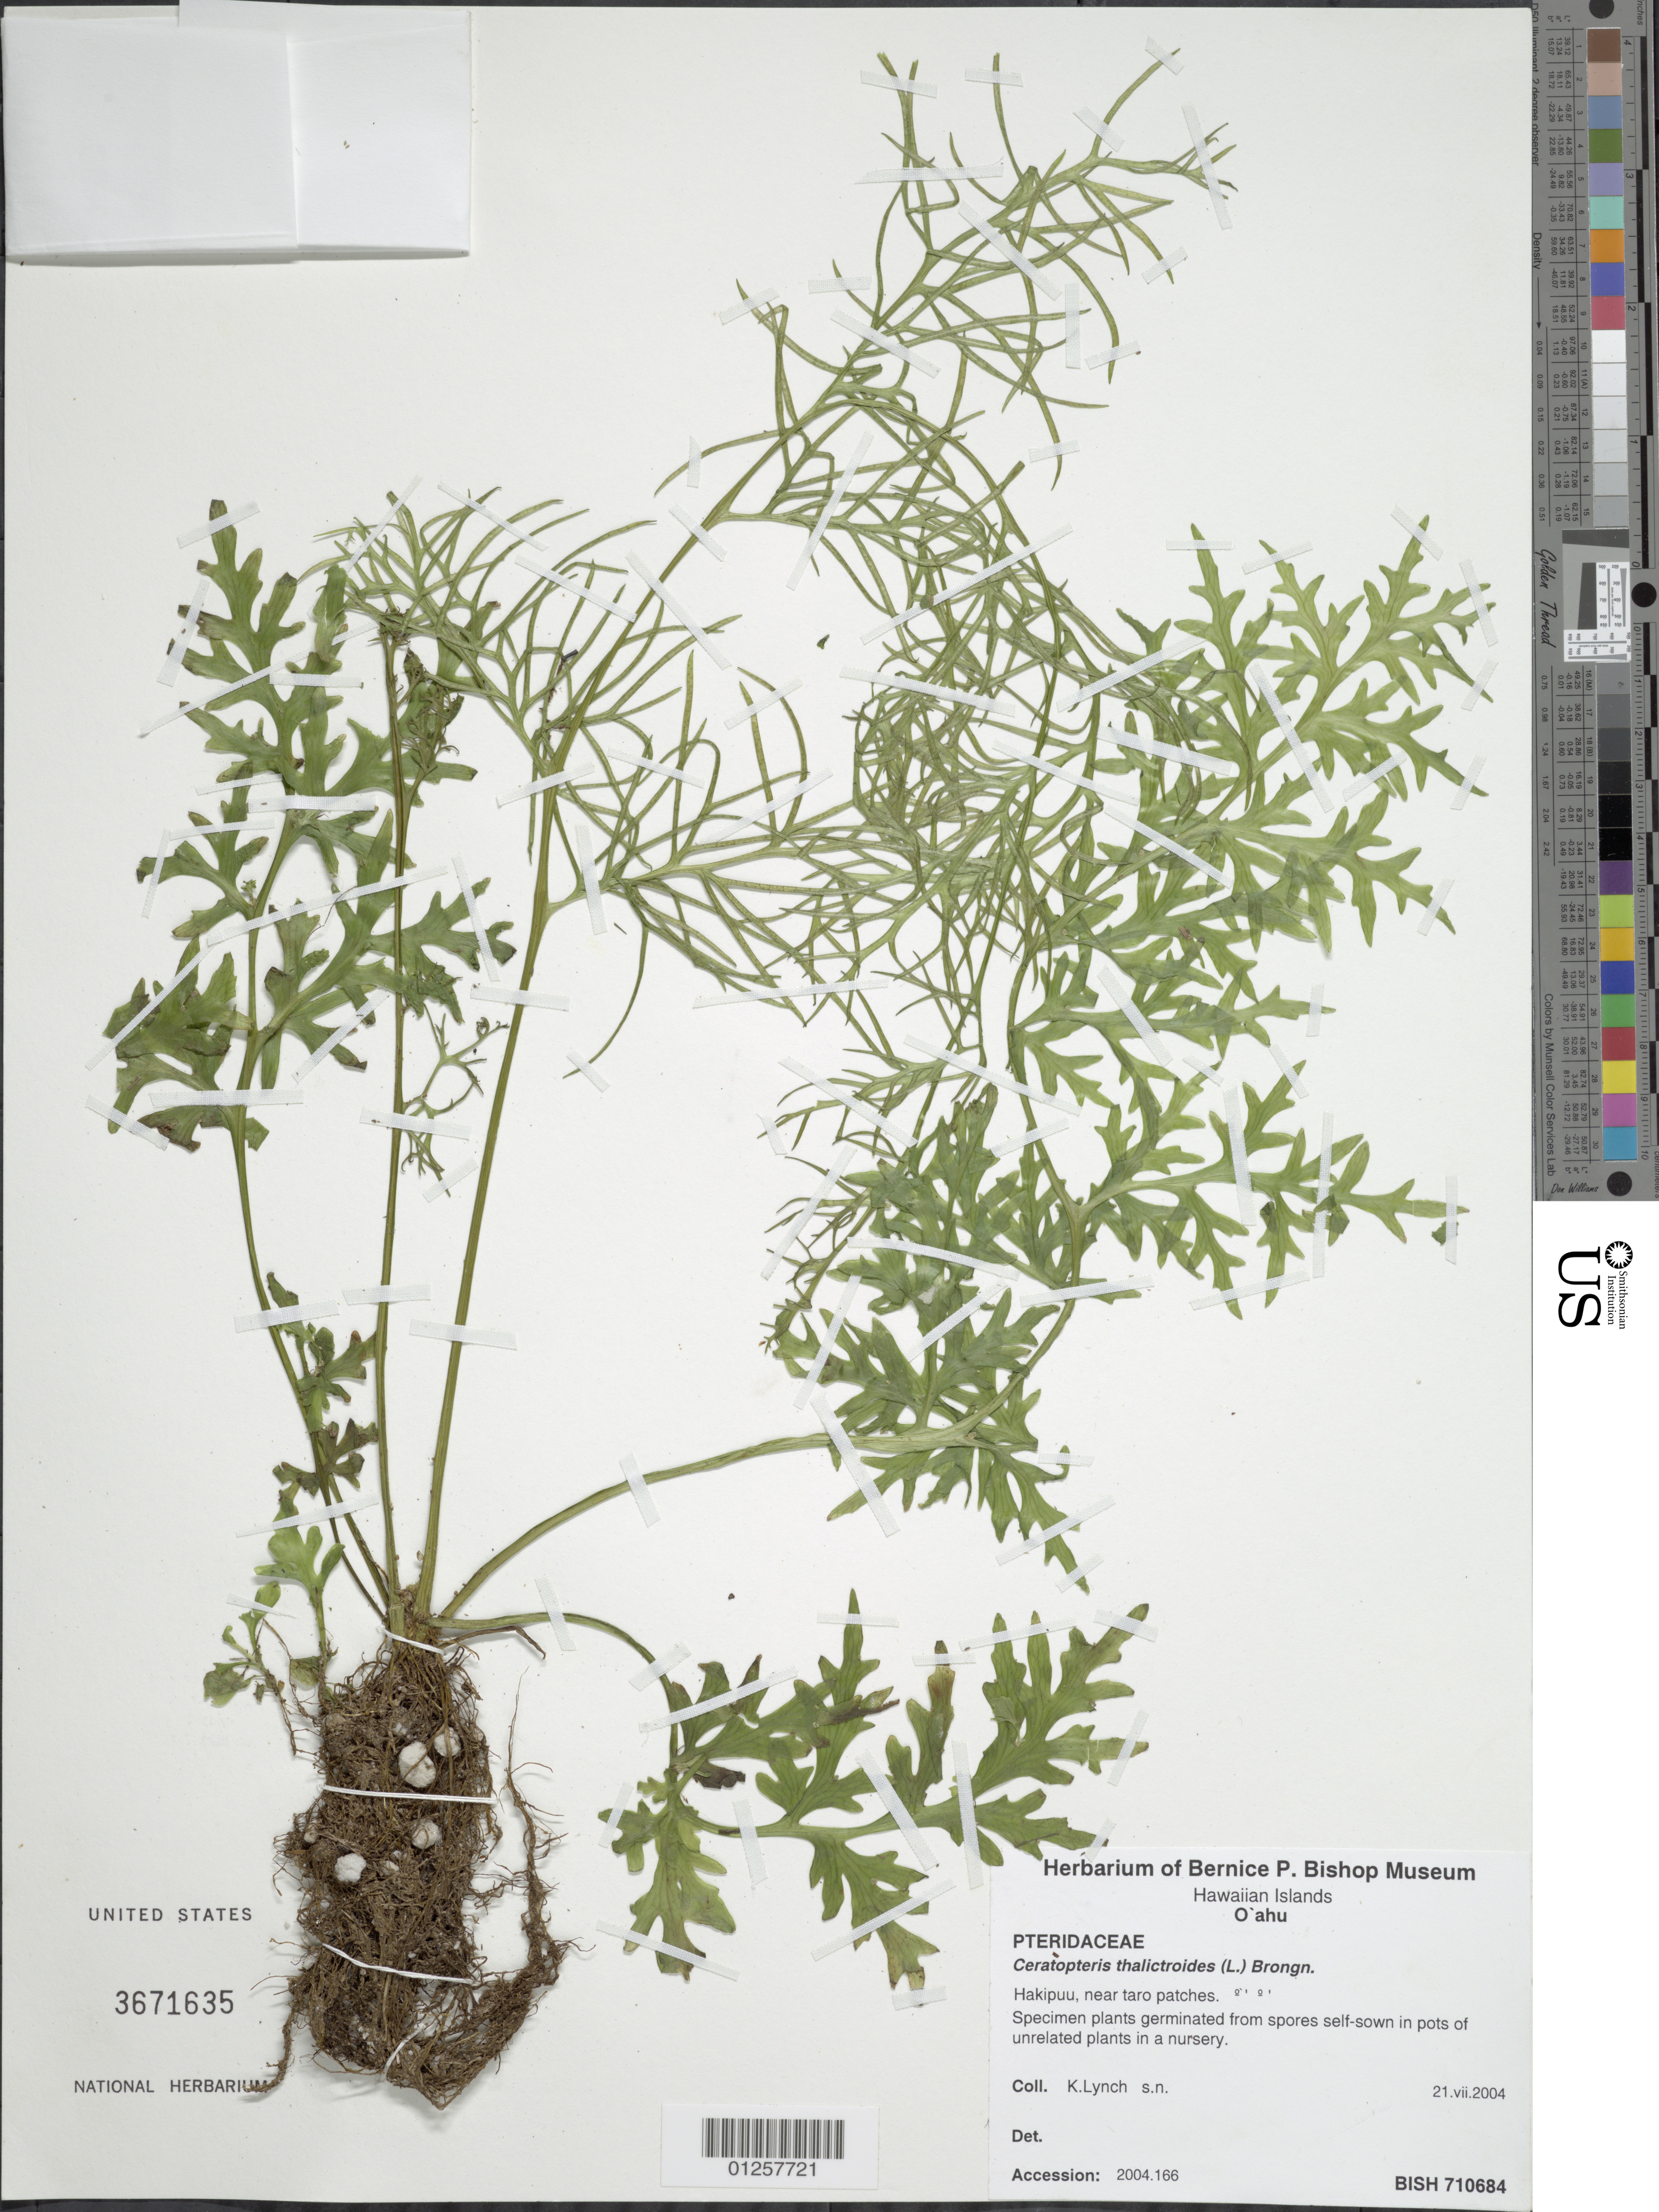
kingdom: Plantae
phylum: Tracheophyta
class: Polypodiopsida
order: Polypodiales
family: Pteridaceae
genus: Ceratopteris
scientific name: Ceratopteris thalictroides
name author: (L.) Brongn.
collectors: K. Lynch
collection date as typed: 21.vii.2004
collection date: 2004-07-21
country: United States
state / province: Hawaii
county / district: Honolulu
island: Oahu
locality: Hakipuu, near taro patches.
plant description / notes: Accession: 2004.166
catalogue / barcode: US 3671635